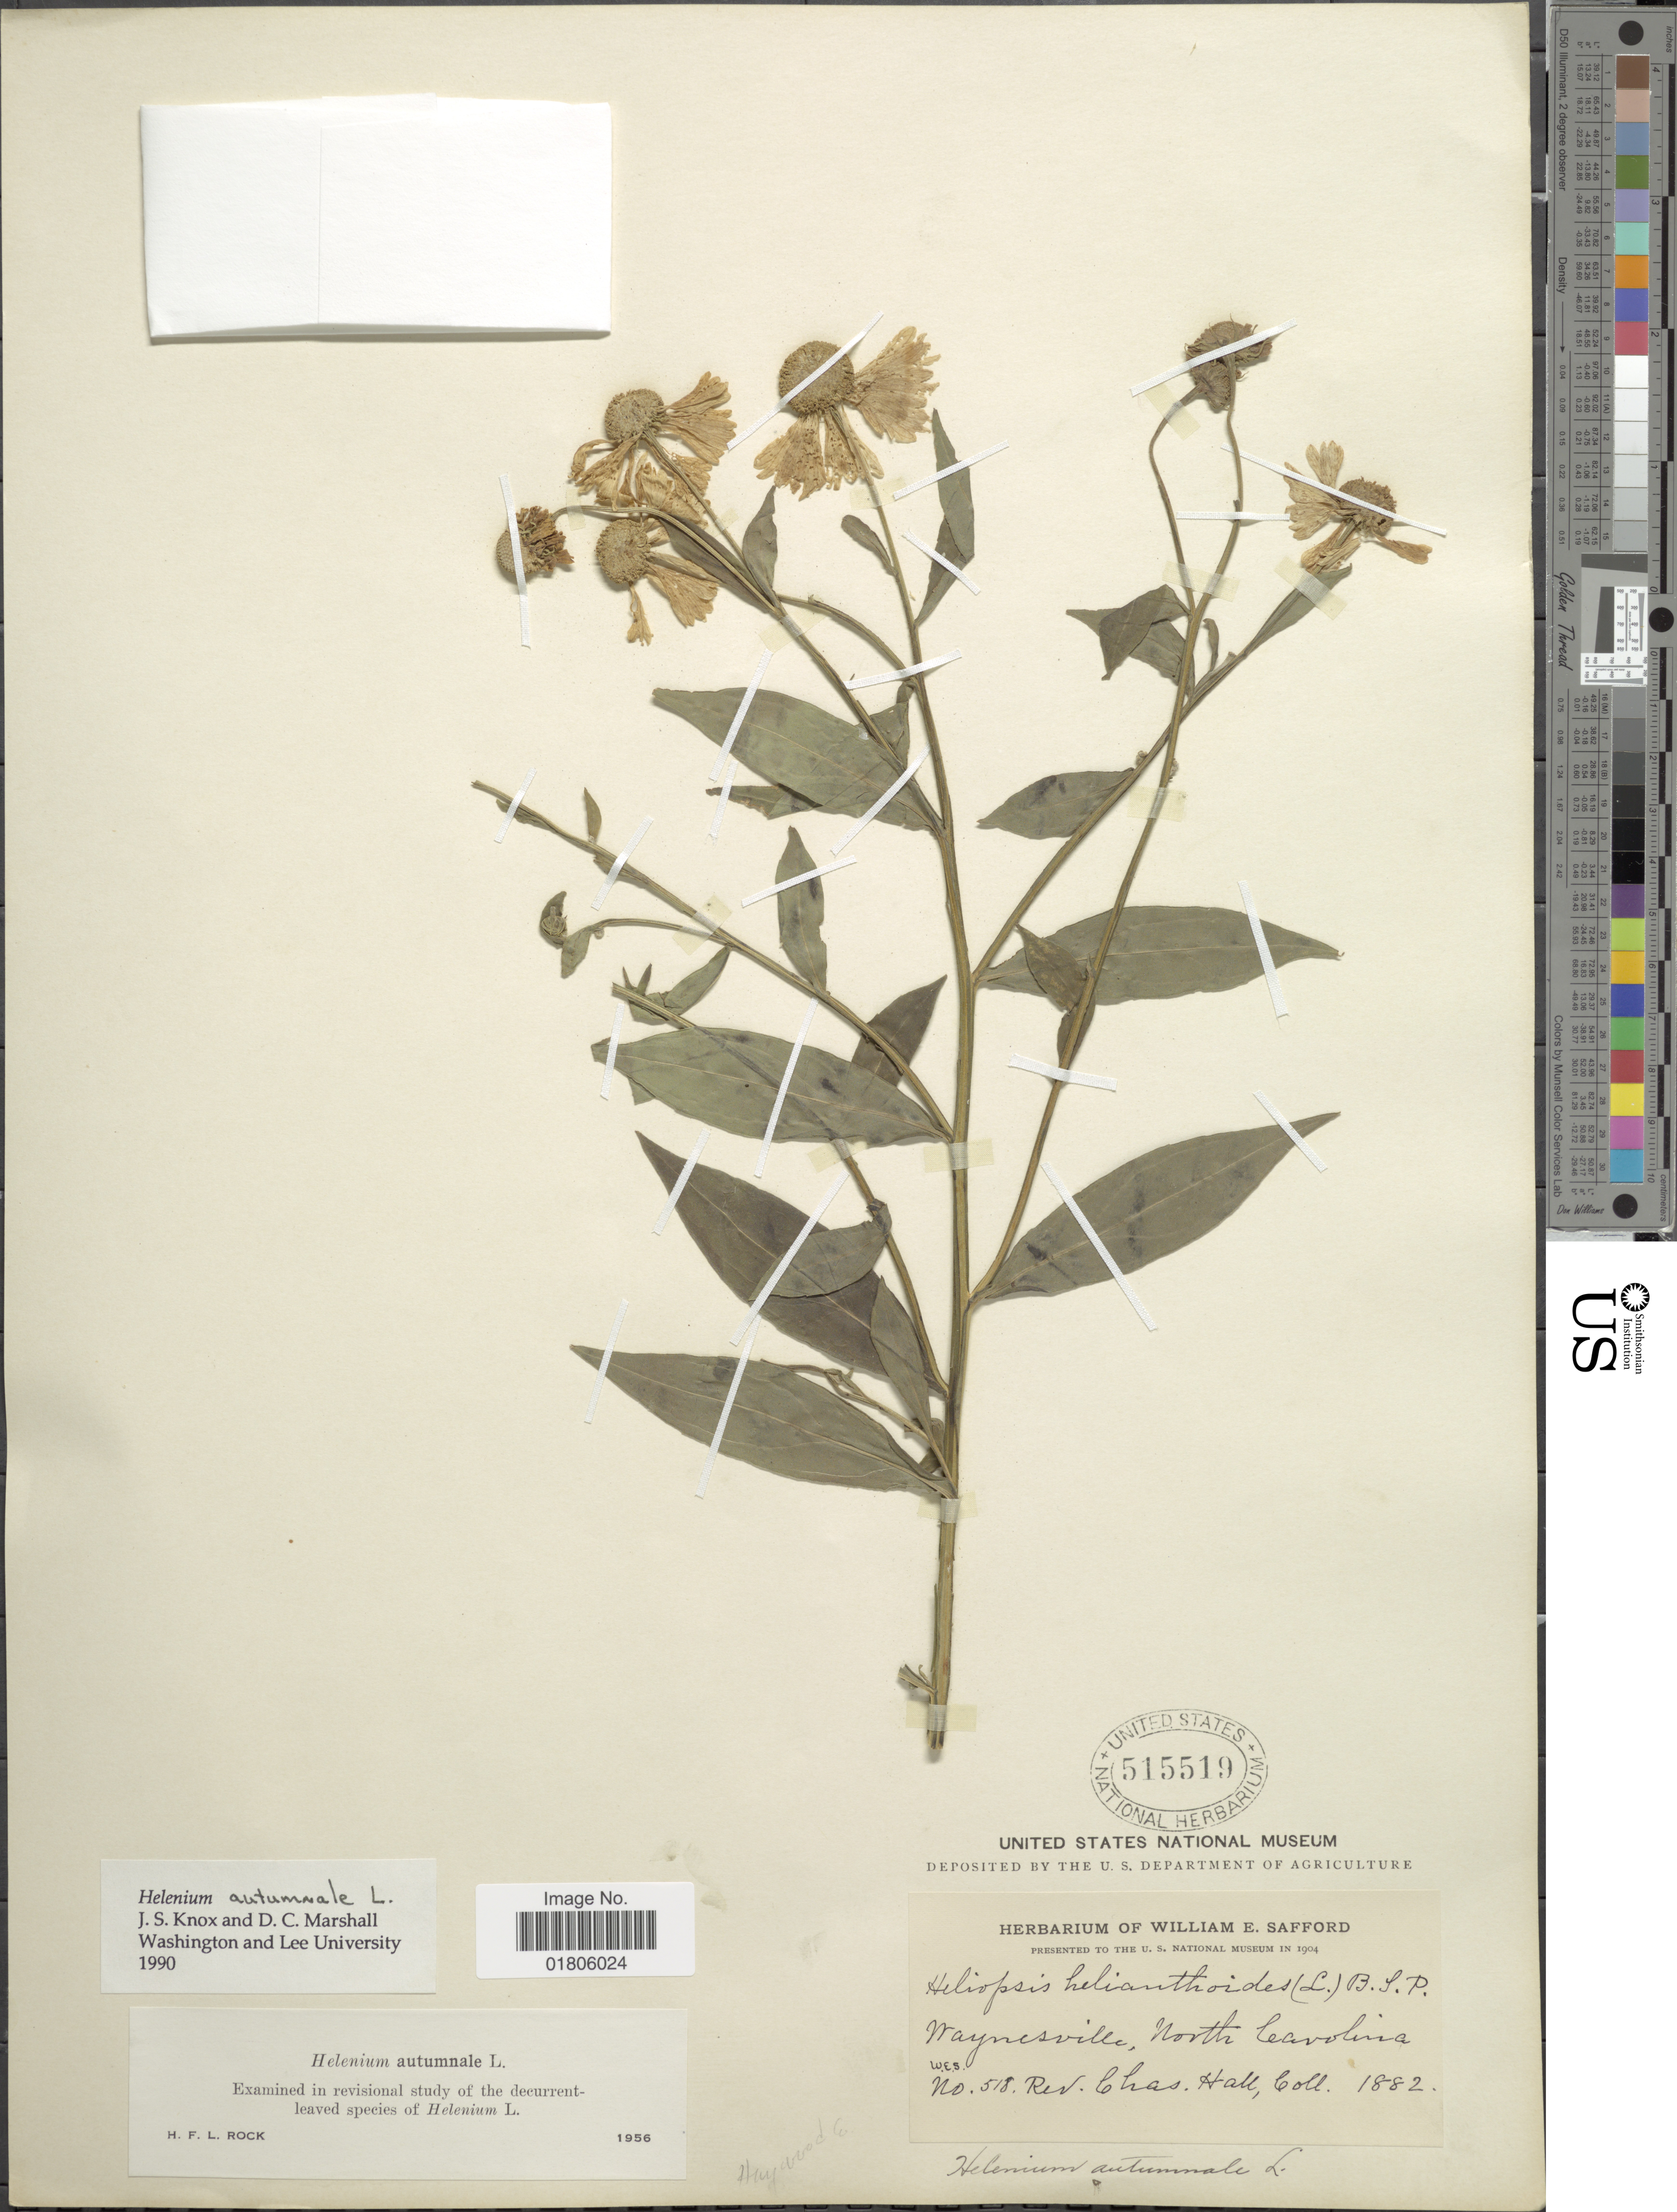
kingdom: Plantae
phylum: Tracheophyta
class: Magnoliopsida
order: Asterales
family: Asteraceae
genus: Helenium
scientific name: Helenium autumnale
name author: L.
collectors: C. Hall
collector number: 518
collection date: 1882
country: United States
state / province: North Carolina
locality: Waynesville. Haywood Co.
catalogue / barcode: US 515519